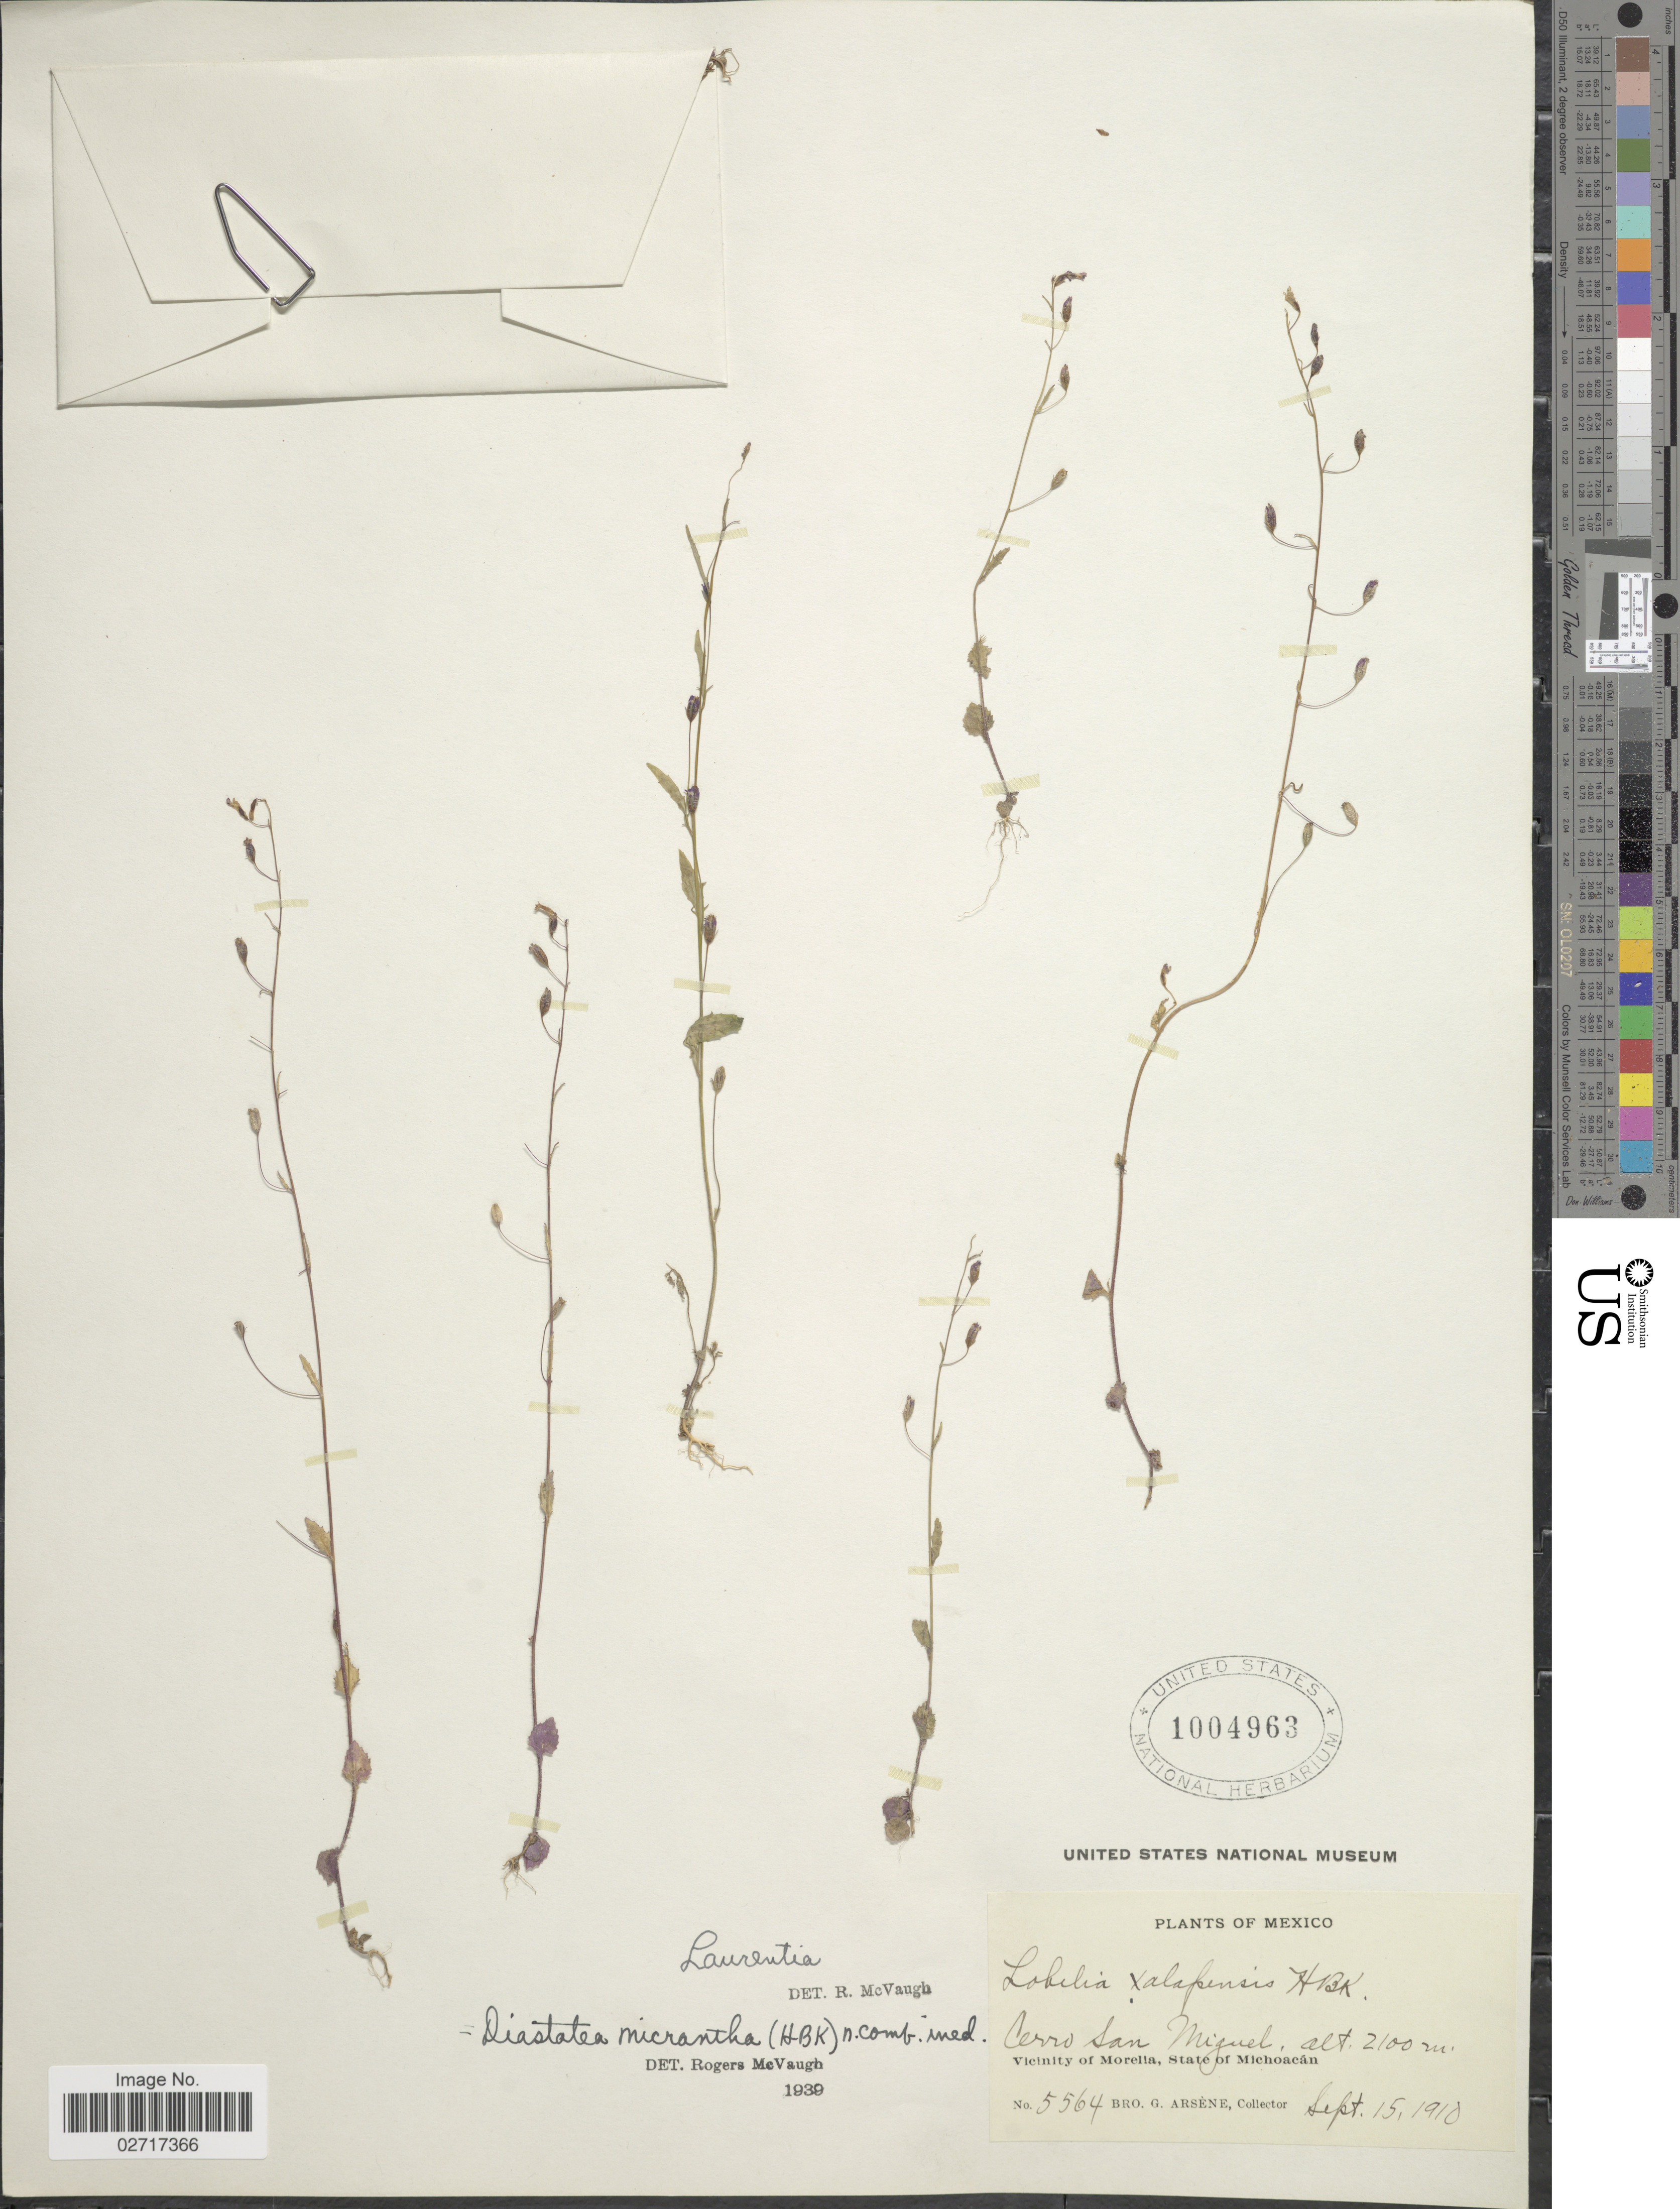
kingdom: Plantae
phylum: Tracheophyta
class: Magnoliopsida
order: Asterales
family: Campanulaceae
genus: Diastatea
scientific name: Diastatea micrantha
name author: (Kunth) McVaugh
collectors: Bro. G. Arsène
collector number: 5564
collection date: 1910-09-15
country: Mexico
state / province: Michoacán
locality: Cerro San Miguel. Vicinity of Morelia.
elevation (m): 2100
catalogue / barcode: US 1004963